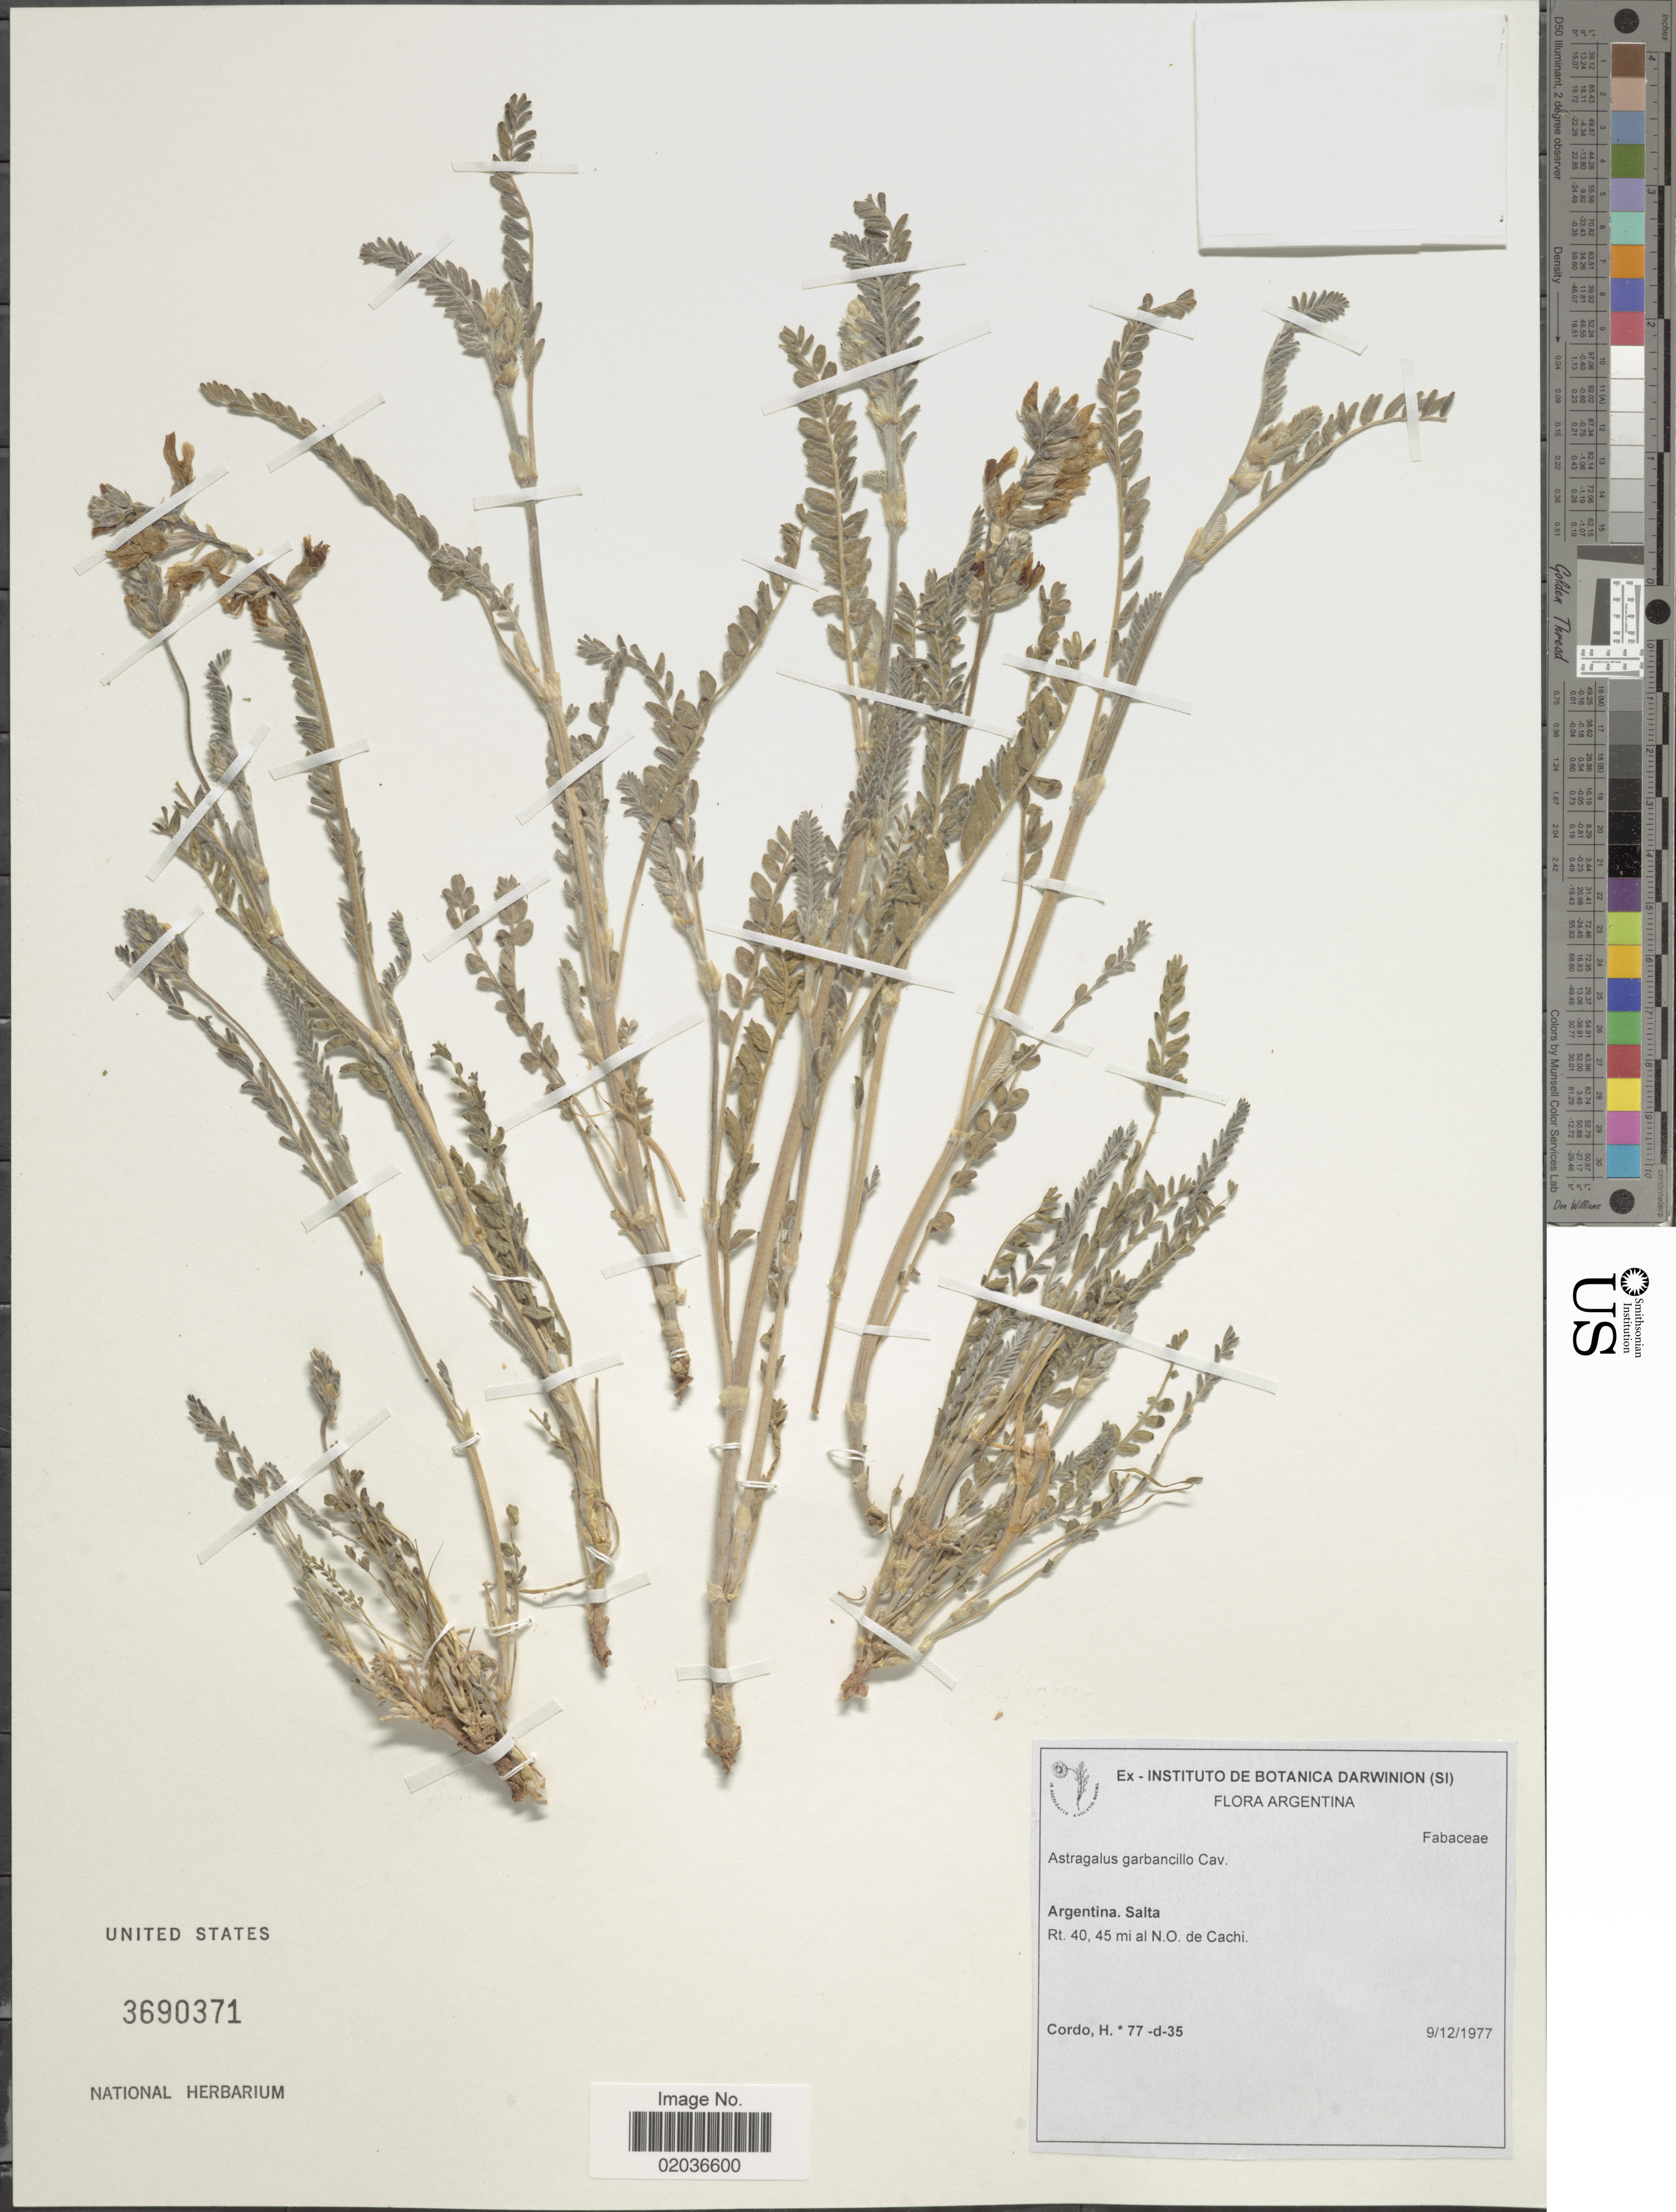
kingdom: Plantae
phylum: Tracheophyta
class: Magnoliopsida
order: Fabales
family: Fabaceae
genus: Astragalus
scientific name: Astragalus garbancillo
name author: Cav.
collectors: H. Cordo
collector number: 77-d-35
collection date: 1977-12-09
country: Argentina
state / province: Salta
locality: Rt. 40, 45 mi al N.O. de Cachi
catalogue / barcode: US 3690371